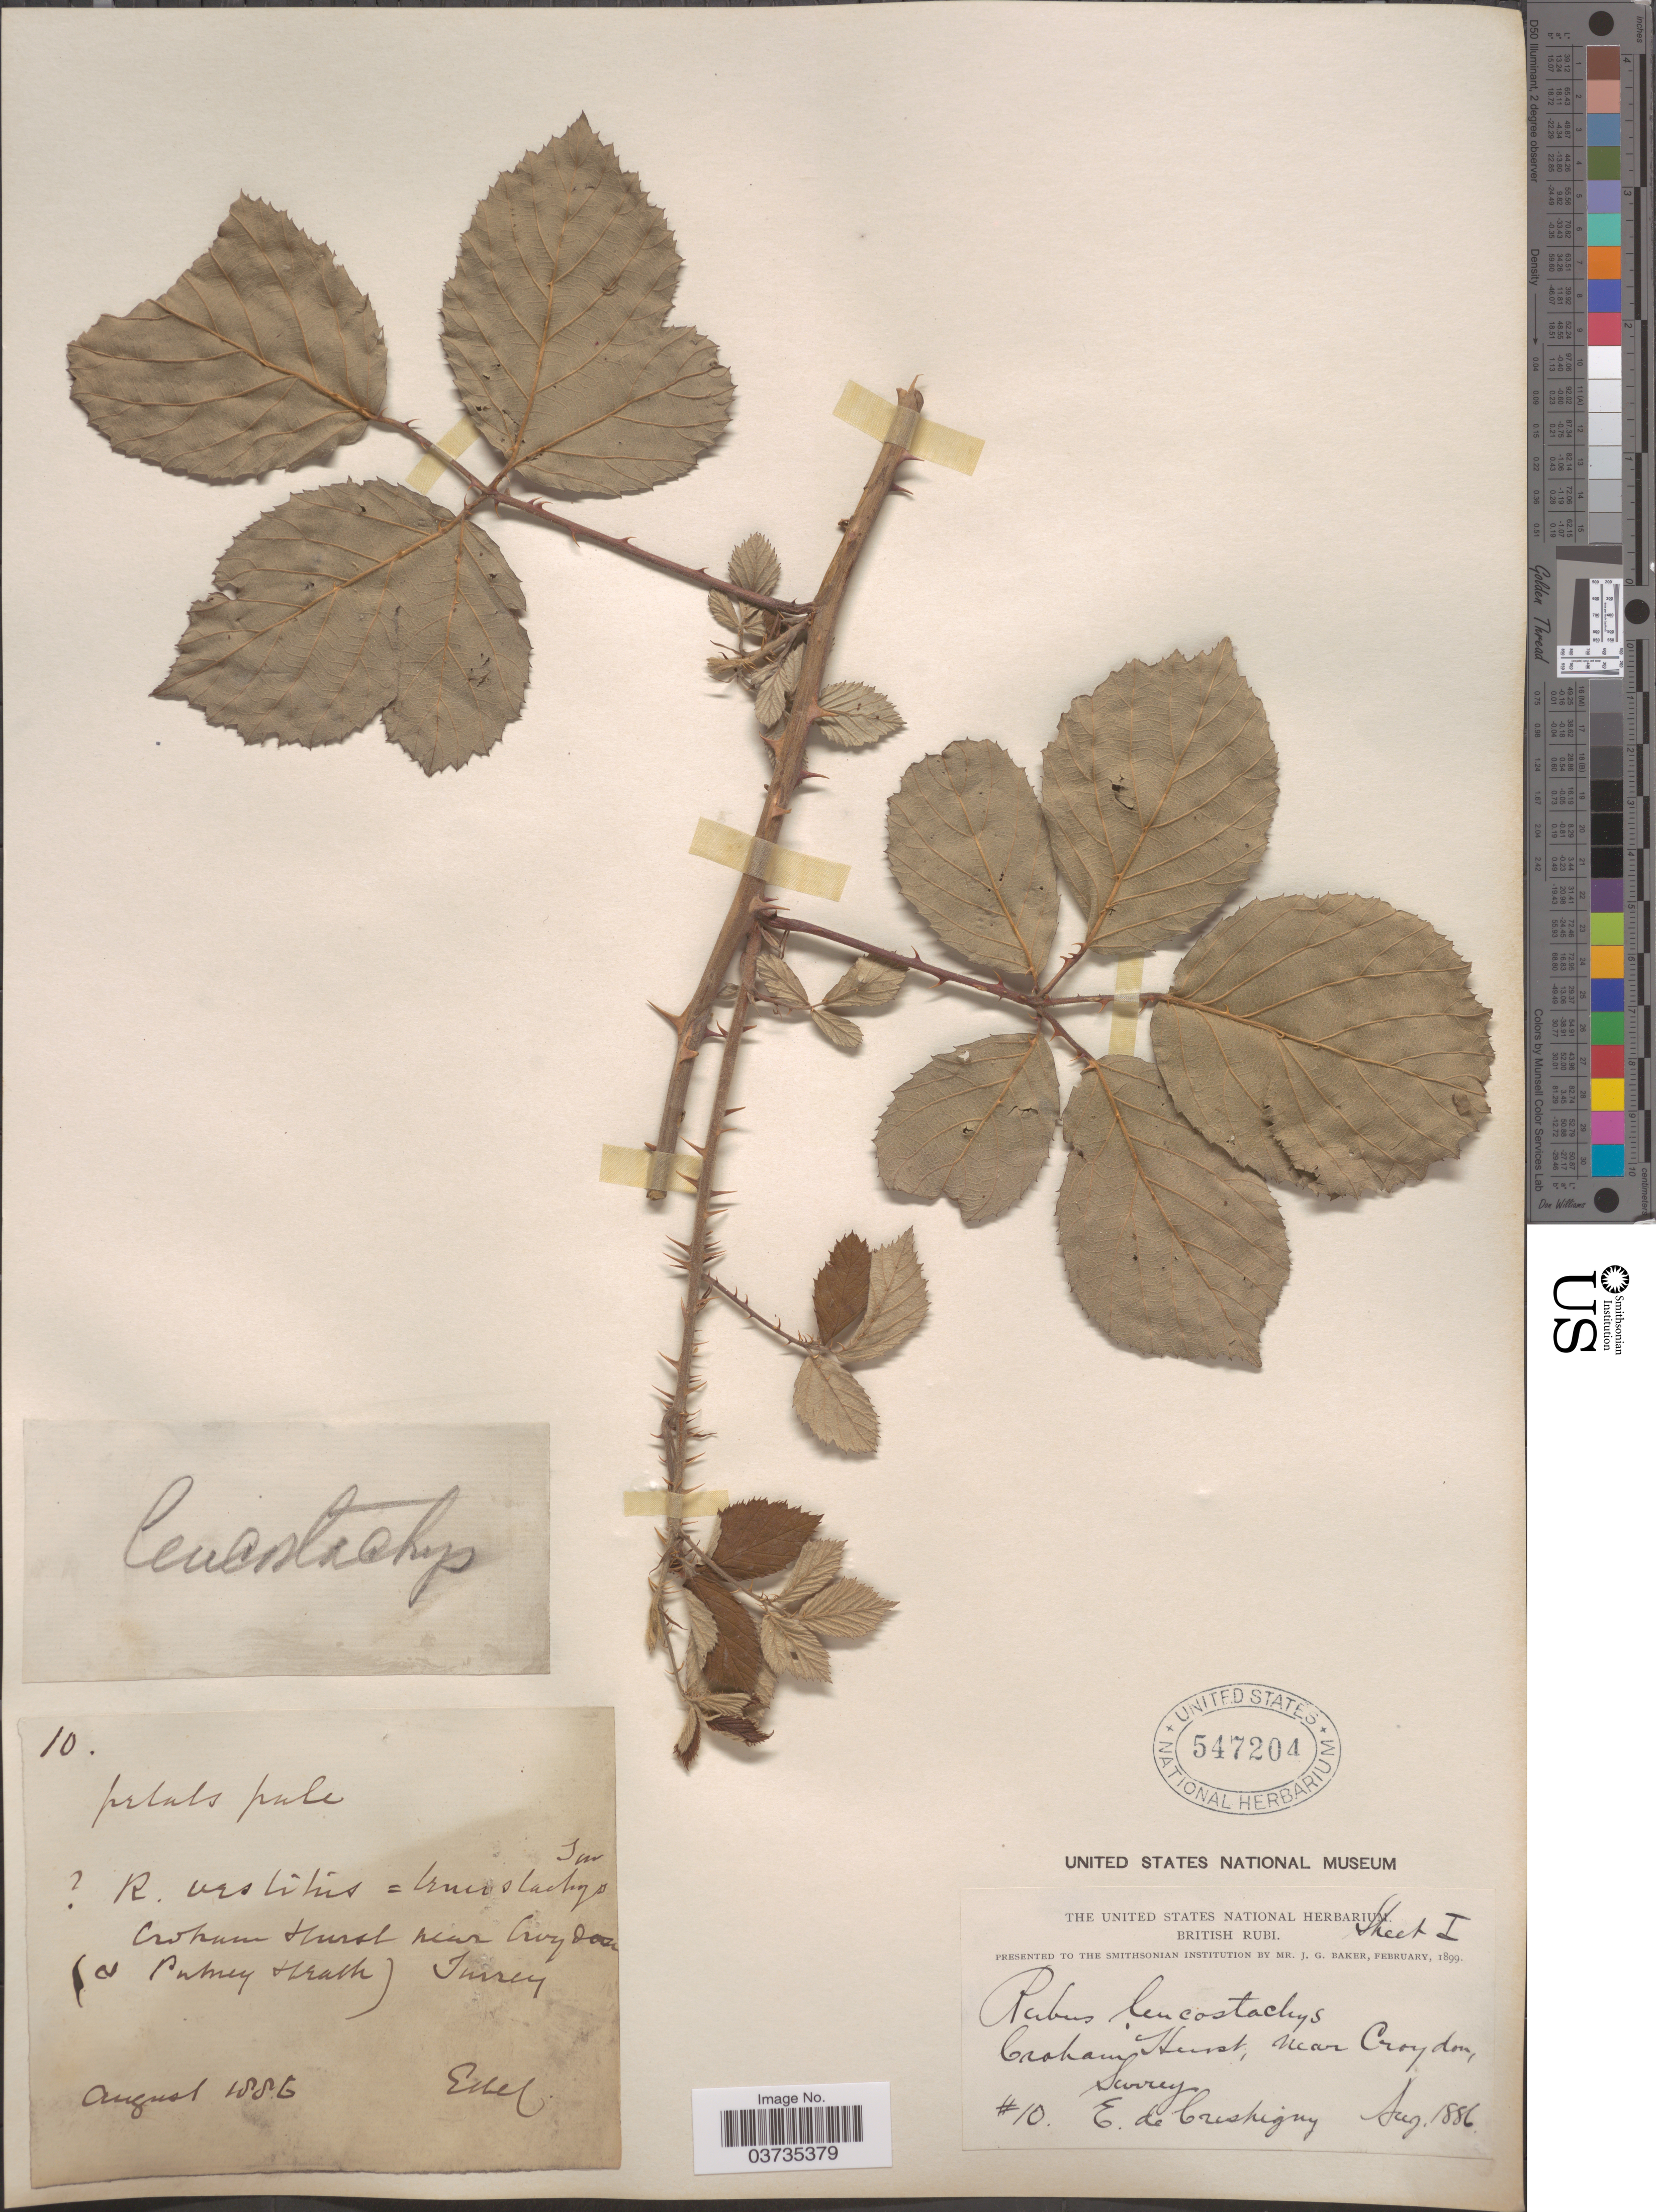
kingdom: Plantae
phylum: Tracheophyta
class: Magnoliopsida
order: Rosales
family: Rosaceae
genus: Rubus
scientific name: Rubus vestitus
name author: Weihe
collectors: E. de Crespigny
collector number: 10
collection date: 1886-08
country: United Kingdom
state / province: England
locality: Croham Hurst, near Croydon, Surrey ( [illegible text] Putney Heath).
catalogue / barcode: US 547204